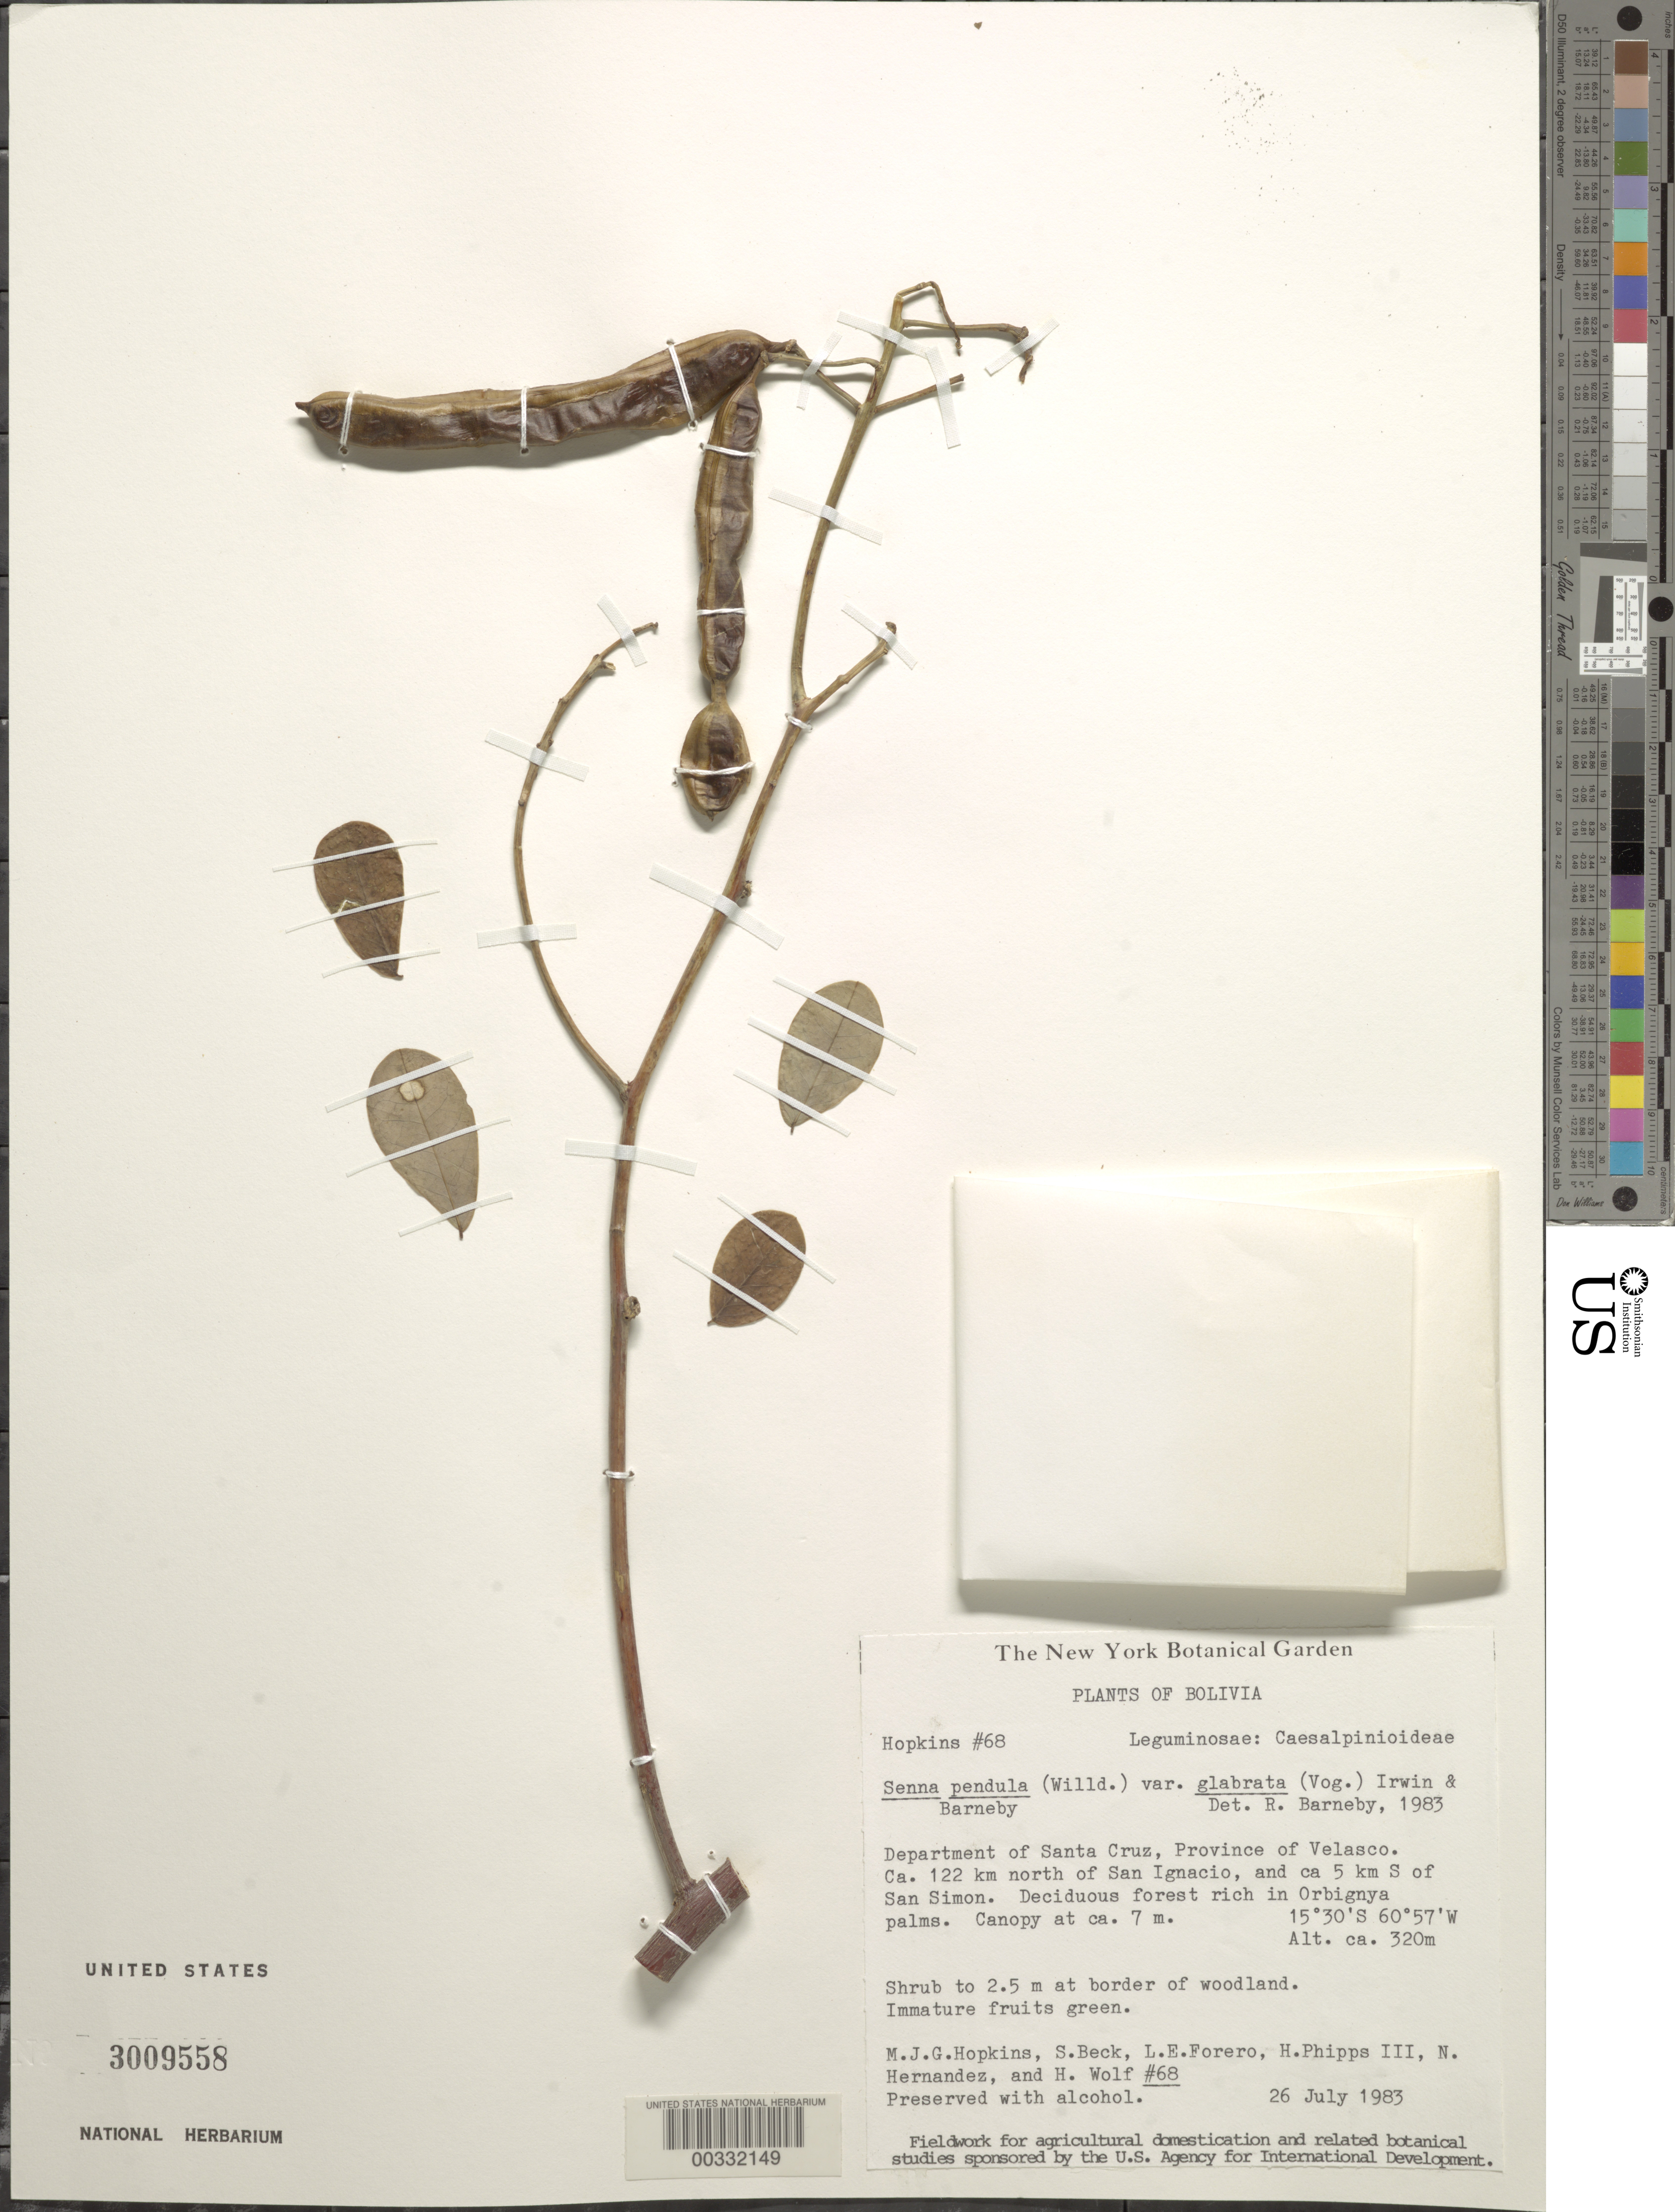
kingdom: Plantae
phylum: Tracheophyta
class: Magnoliopsida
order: Fabales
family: Fabaceae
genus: Senna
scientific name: Senna pendula var. glabrata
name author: (Vogel) H.S. Irwin & Barneby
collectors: M. J. G. Hopkins, S. G. Beck, L. E. Forero, H. Phipps, N. Hernandez & H. Wolf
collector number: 68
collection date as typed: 26 Jul 1983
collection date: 1983-07-26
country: Bolivia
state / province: Santa Cruz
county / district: Velasco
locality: Ca 122 km N of San Ignacio and ca 5 km S of San Simon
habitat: Deciduous forest; border of woodland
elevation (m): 320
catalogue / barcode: US 3009558